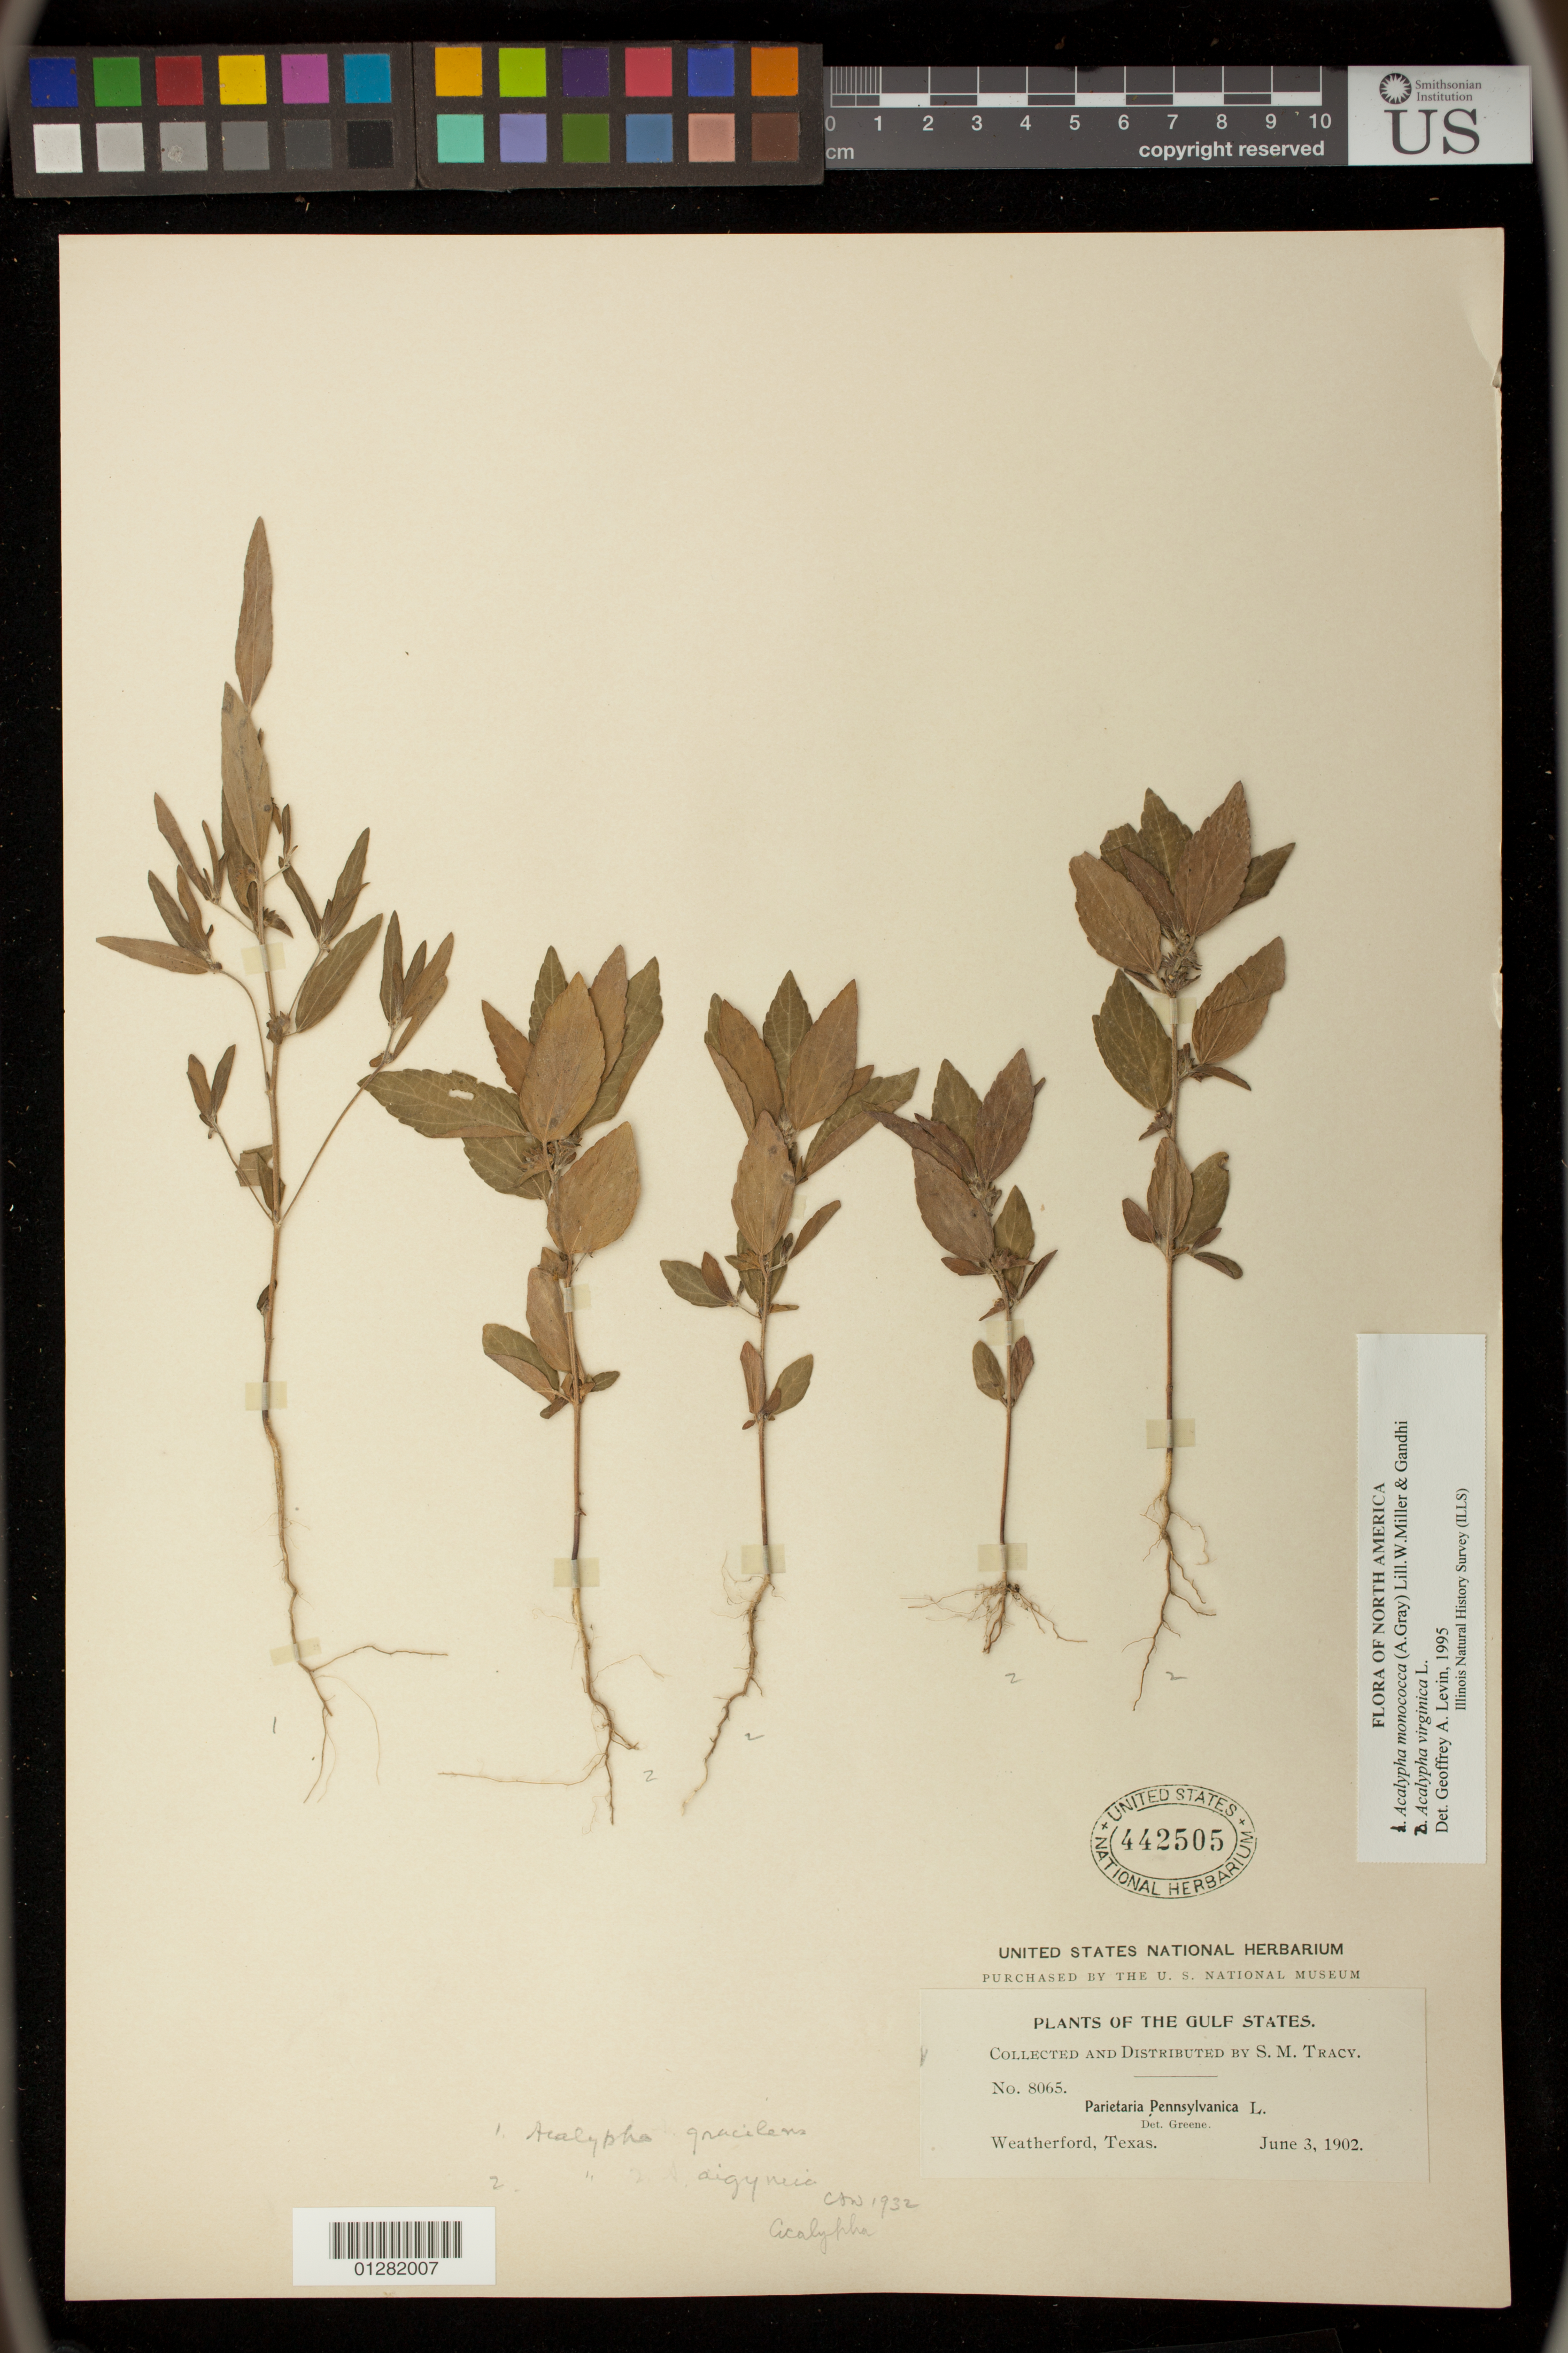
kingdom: Plantae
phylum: Tracheophyta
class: Magnoliopsida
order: Malpighiales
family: Euphorbiaceae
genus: Acalypha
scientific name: Acalypha virginica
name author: L.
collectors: S. M. Tracy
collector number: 8065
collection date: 1902-06-03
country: United States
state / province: Texas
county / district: Parker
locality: Weatherford, Texas.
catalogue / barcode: US 442505